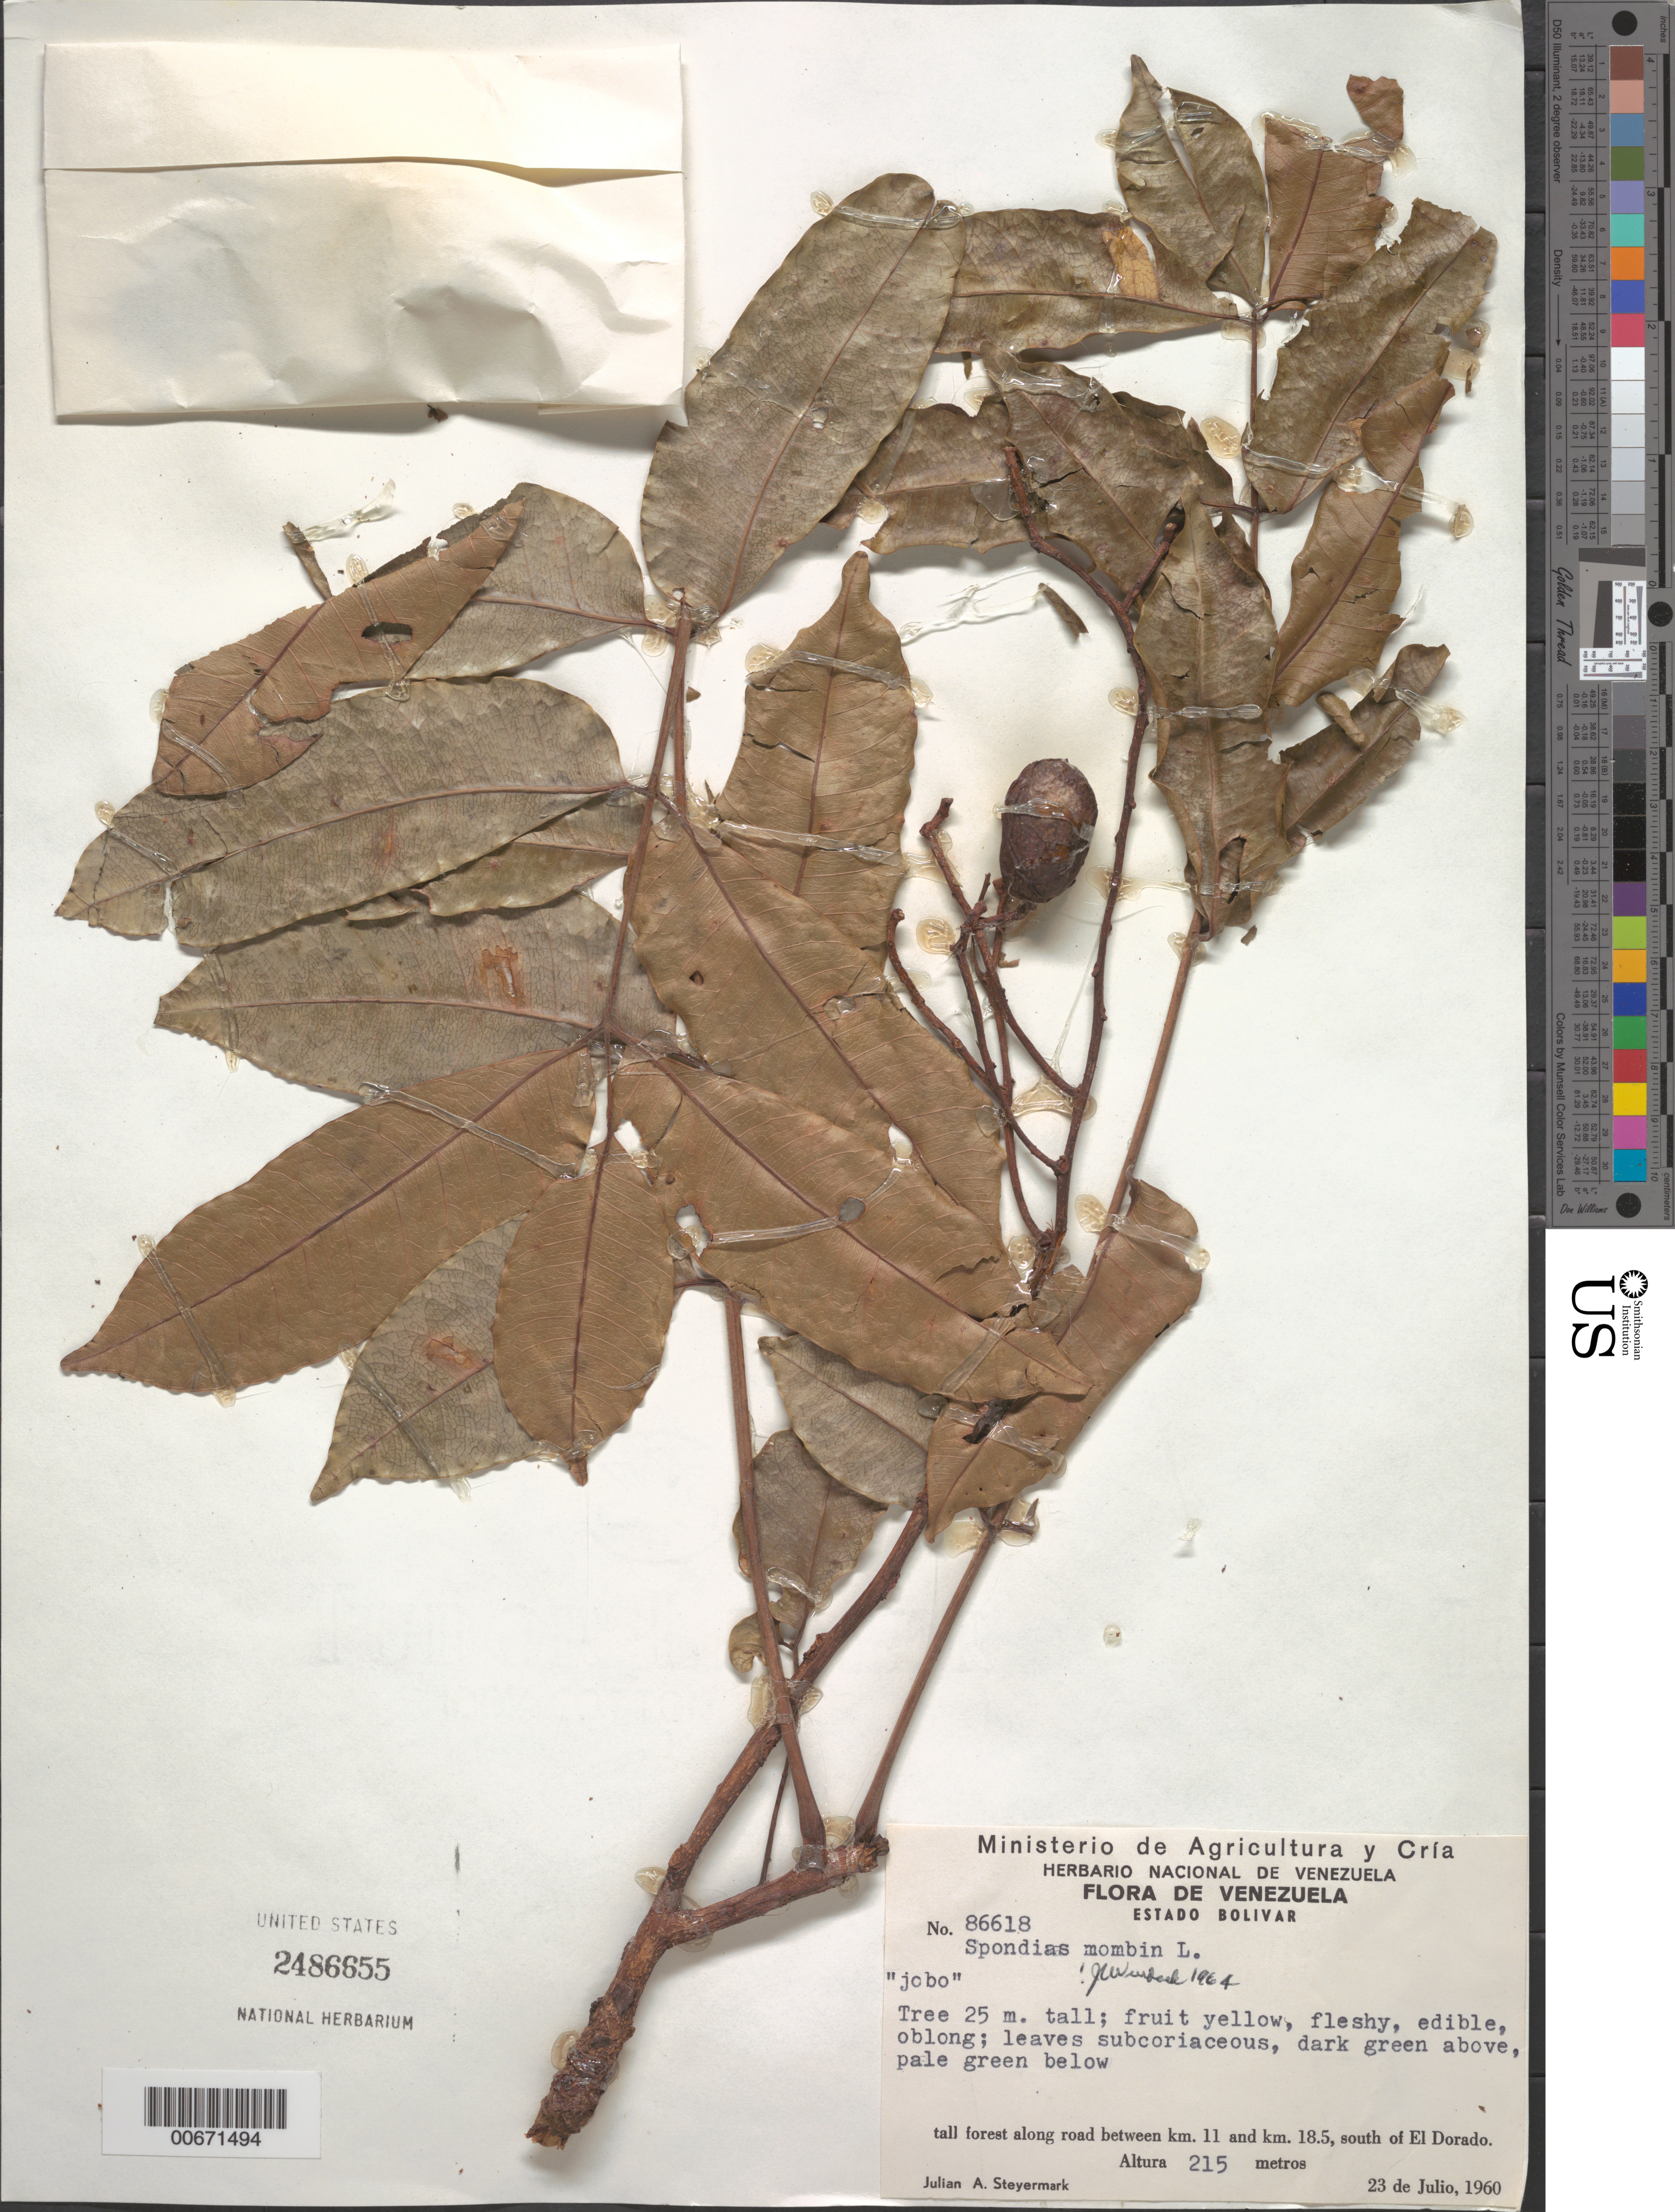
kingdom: Plantae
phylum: Tracheophyta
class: Magnoliopsida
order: Sapindales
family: Anacardiaceae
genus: Spondias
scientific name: Spondias mombin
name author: L.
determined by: Wurdack, John J., (US), US (UNITED STATES)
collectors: J. Steyermark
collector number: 86618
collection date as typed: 23-Jul-60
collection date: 1960-07-23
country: Venezuela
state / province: Bolívar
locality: El Dorado, S of, km 11 to 18.5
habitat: Tall forest along road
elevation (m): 215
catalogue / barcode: US 2486655